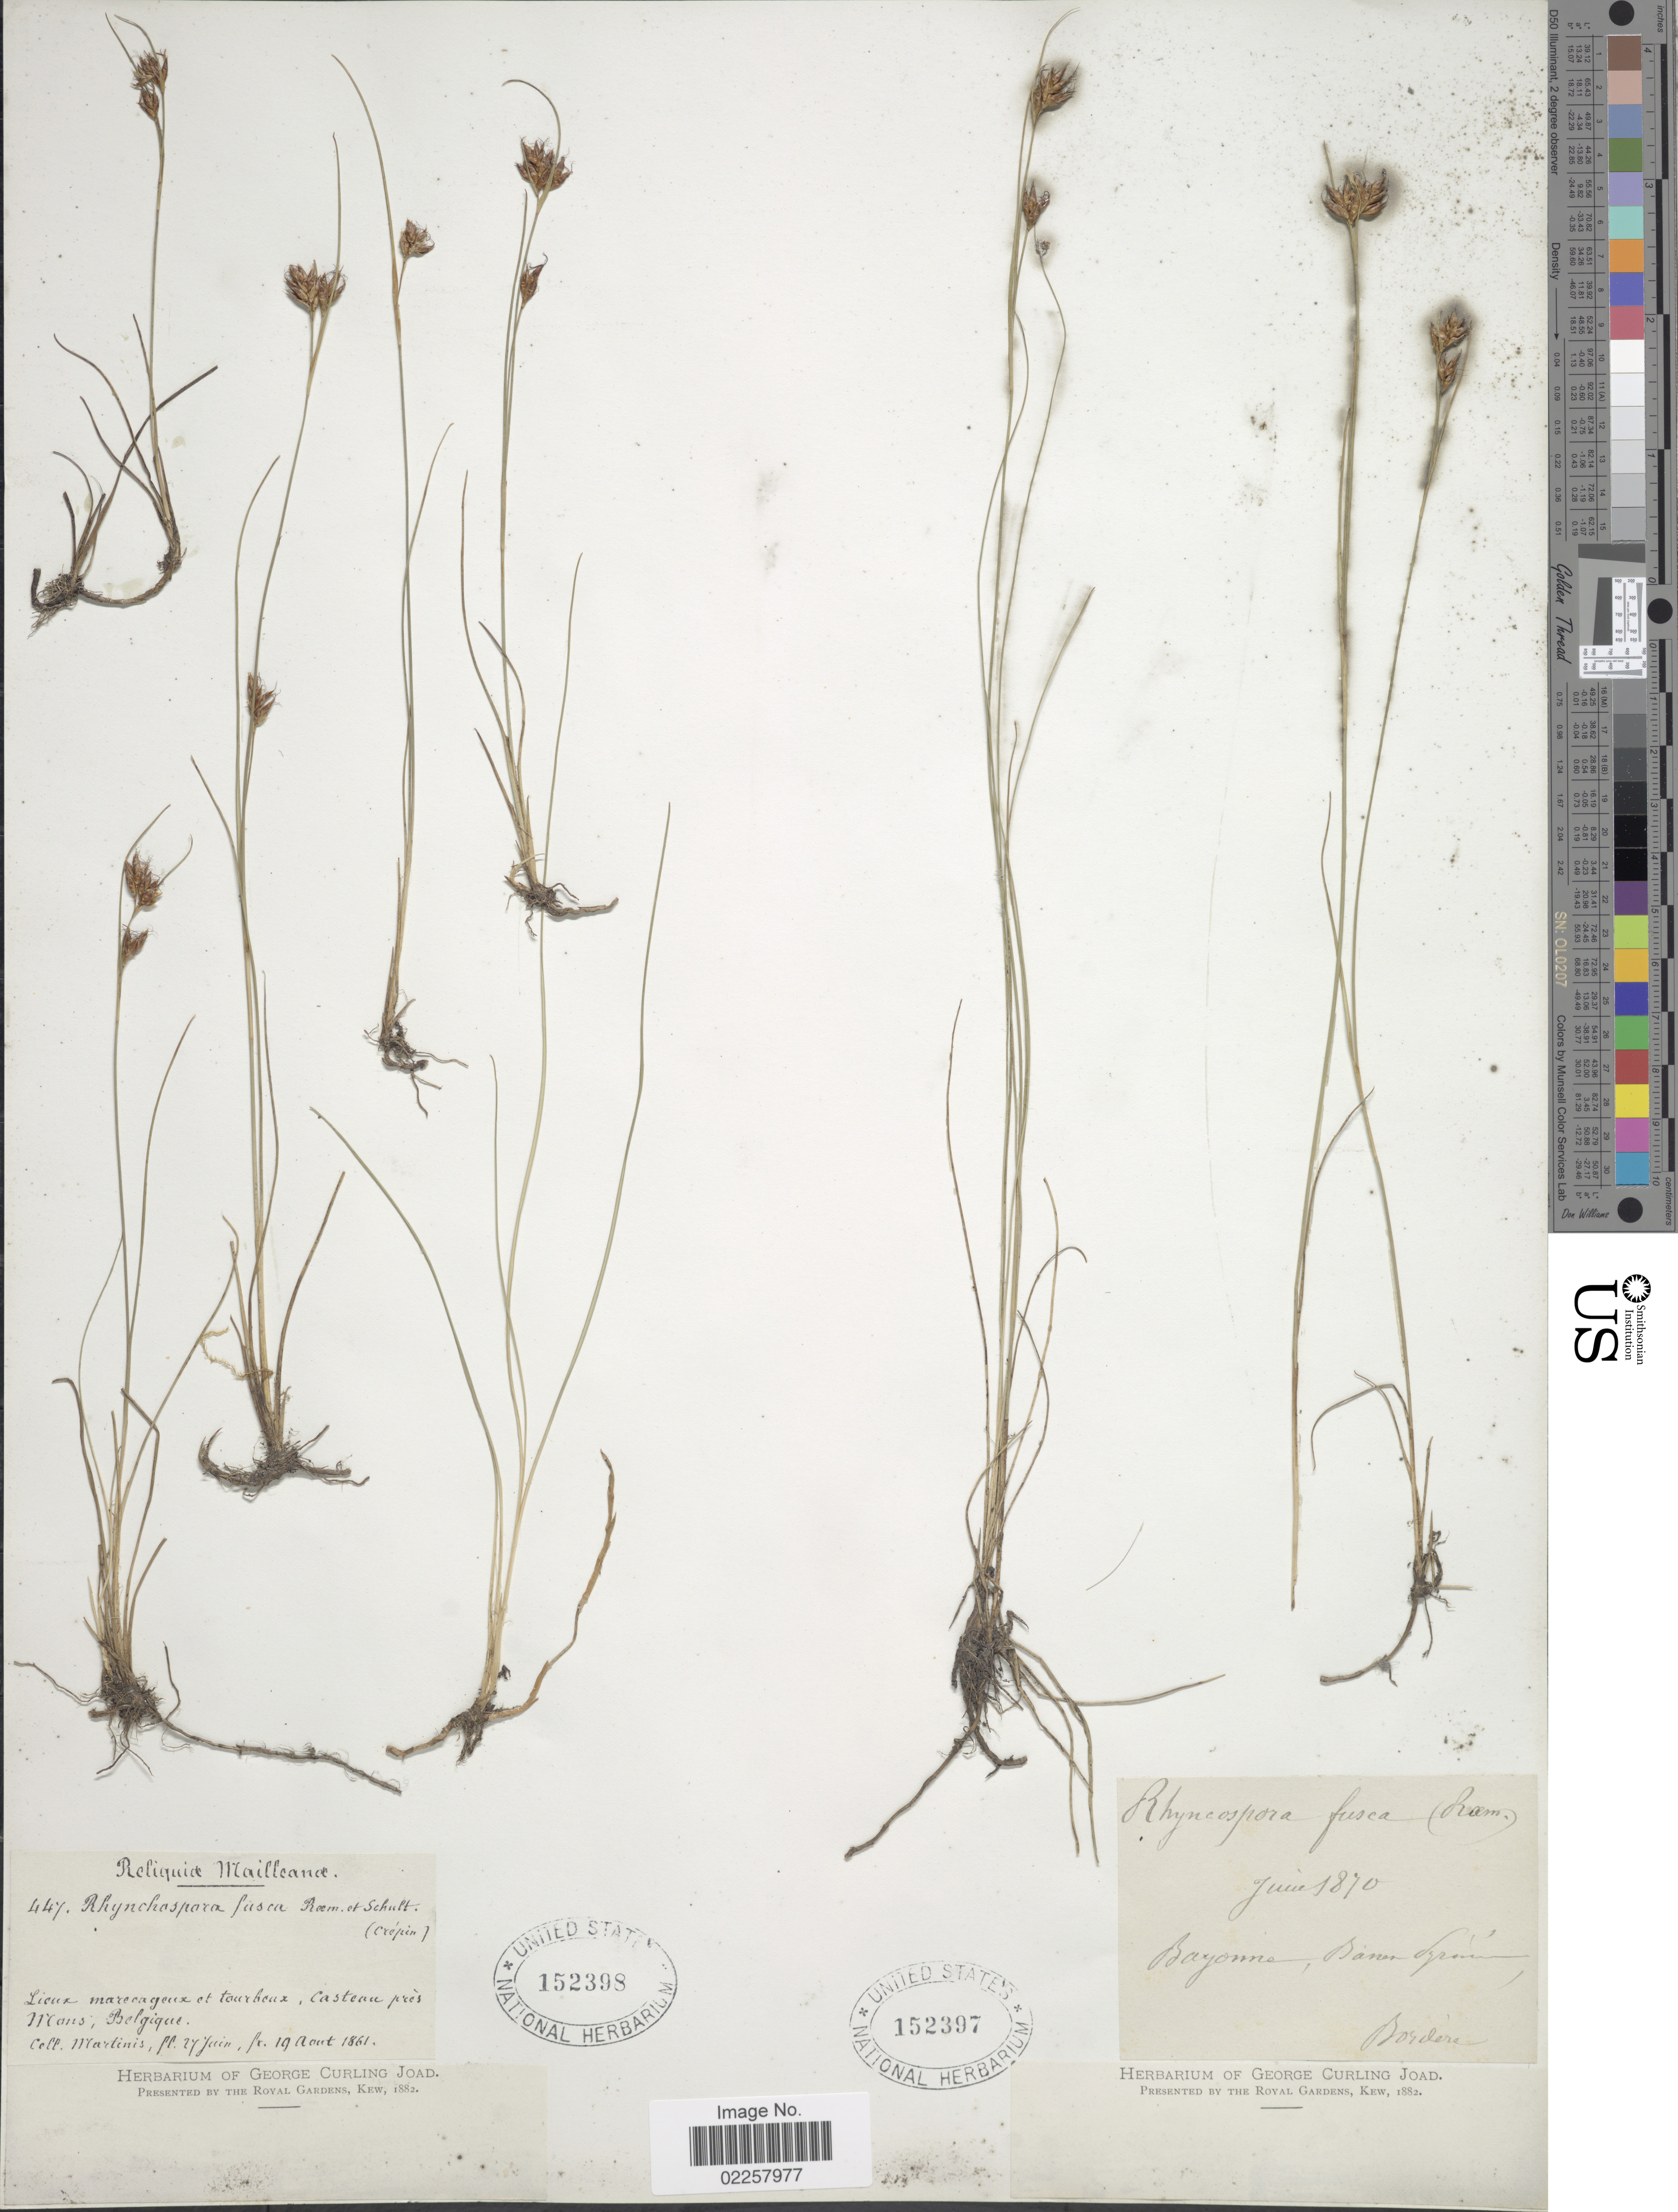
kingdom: Plantae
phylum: Tracheophyta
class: Liliopsida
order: Poales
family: Cyperaceae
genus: Rhynchospora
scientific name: Rhynchospora fusca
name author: (L.) W.T. Aiton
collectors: -. Bordere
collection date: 1870-06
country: France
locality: Bayonne, Baissee Syra [interpreted]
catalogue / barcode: US 152397-2